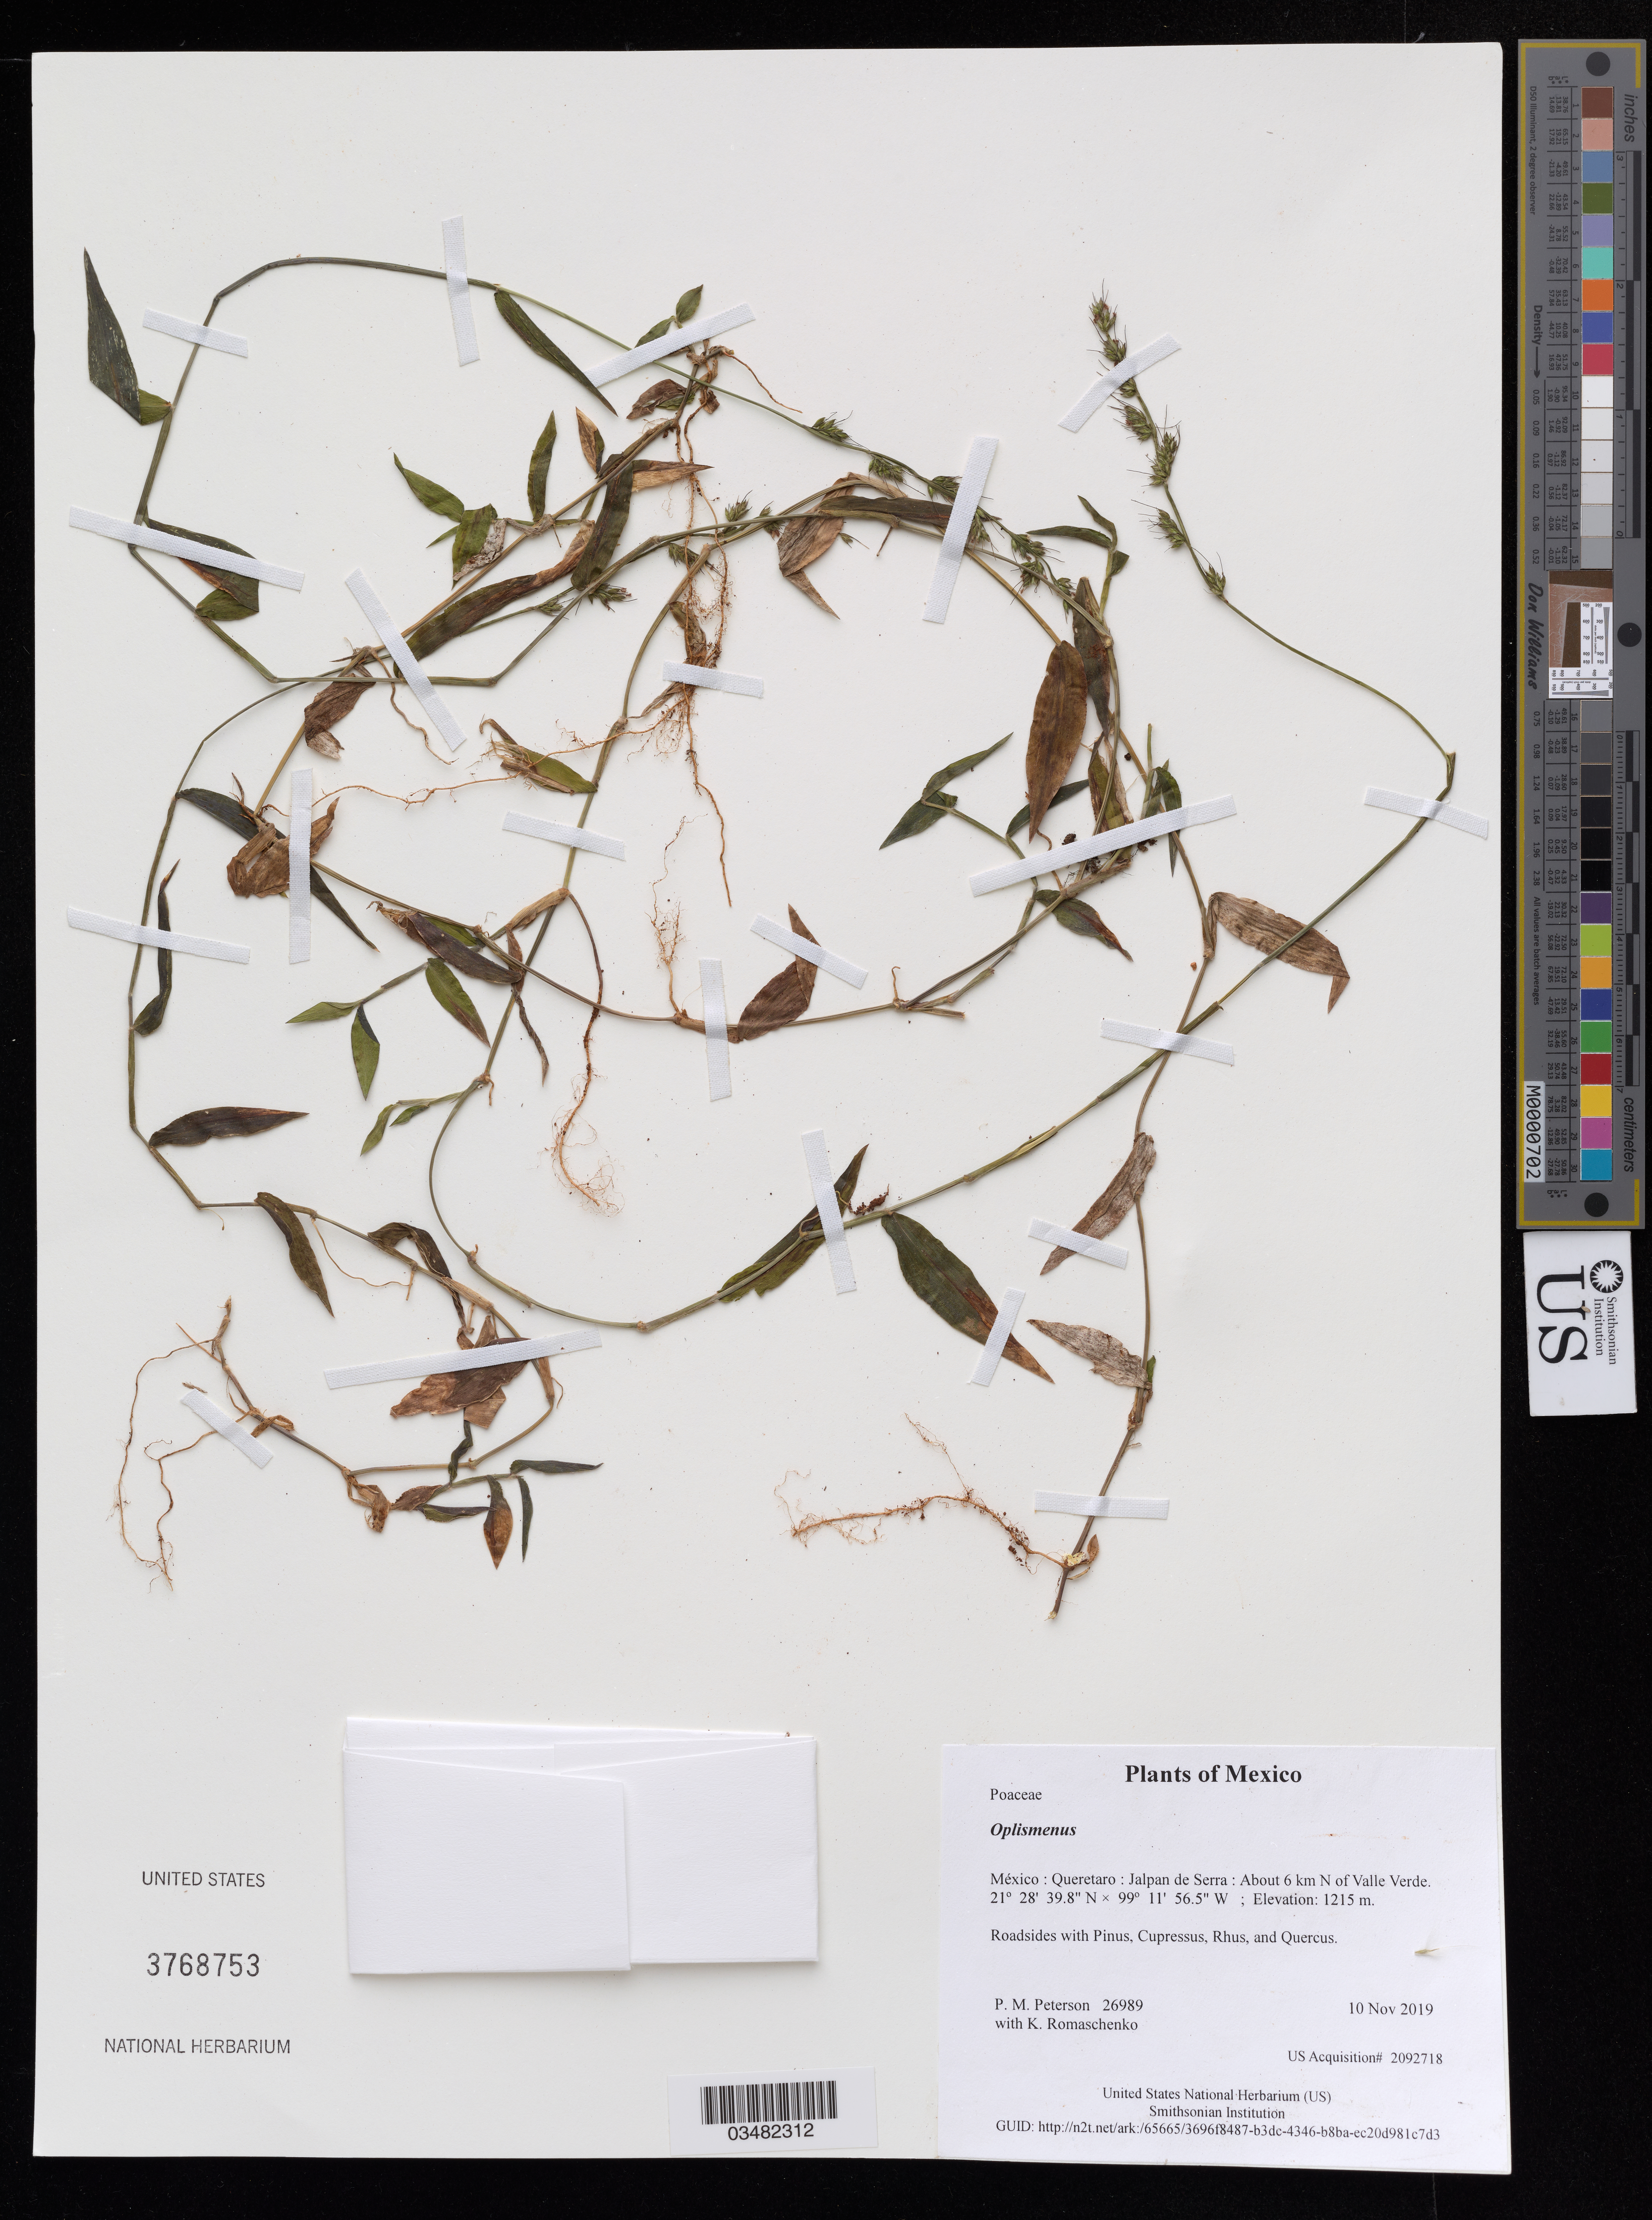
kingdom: Plantae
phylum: Tracheophyta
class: Liliopsida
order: Poales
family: Poaceae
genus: Oplismenus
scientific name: Oplismenus sp.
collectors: P. M. Peterson & K. Romaschenko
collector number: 26989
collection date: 2019-11-10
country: México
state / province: Queretaro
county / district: Jalpan de Serra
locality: About 6 km N of Valle Verde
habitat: Roadsides with Pinus, Cupressus, Rhus, and Quercus.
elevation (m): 1215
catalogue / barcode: US 3768753